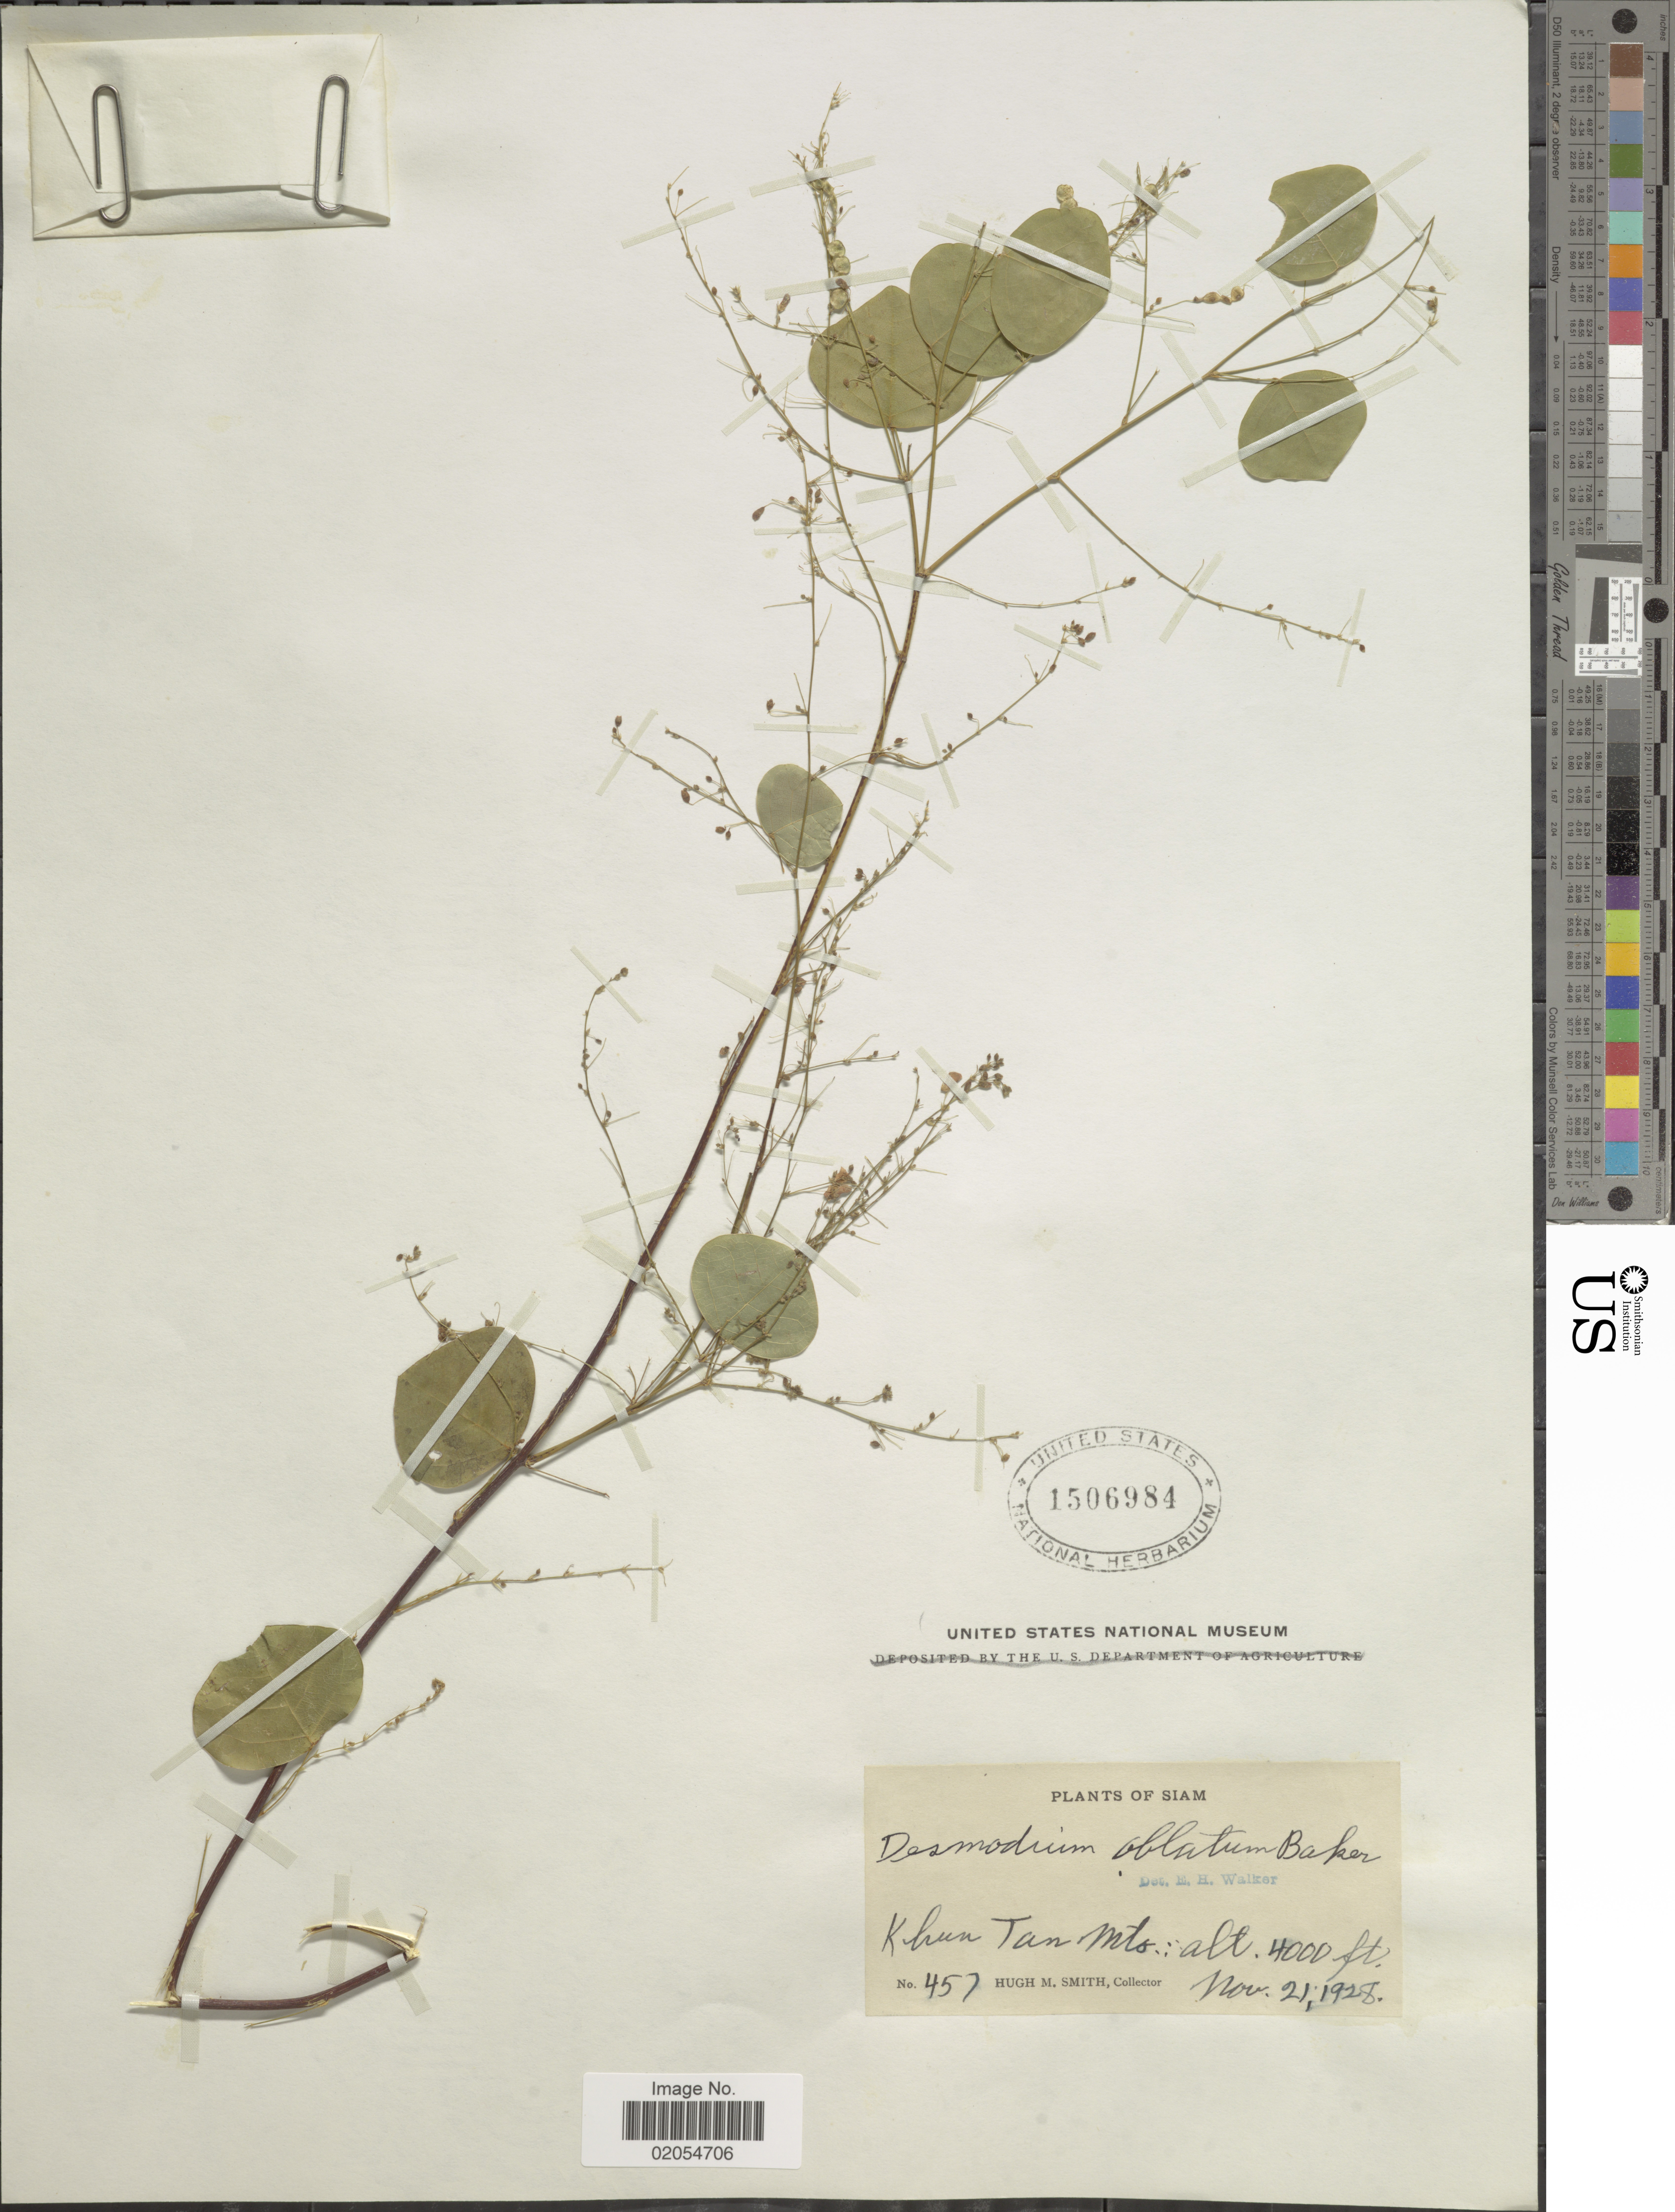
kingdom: Plantae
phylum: Tracheophyta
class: Magnoliopsida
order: Fabales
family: Fabaceae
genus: Huangtcia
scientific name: Huangtcia oblata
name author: (Baker ex Kurz) H. Ohashi & K. Ohashi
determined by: Strong, Mark T., (BOT), Smithsonian Institution - National Museum of Natural History (UNITED STATES)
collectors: H. M. Smith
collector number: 457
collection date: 1928-11-21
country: Thailand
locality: Siam. Khun Tan Mts.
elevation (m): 1219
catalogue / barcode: US 1506984